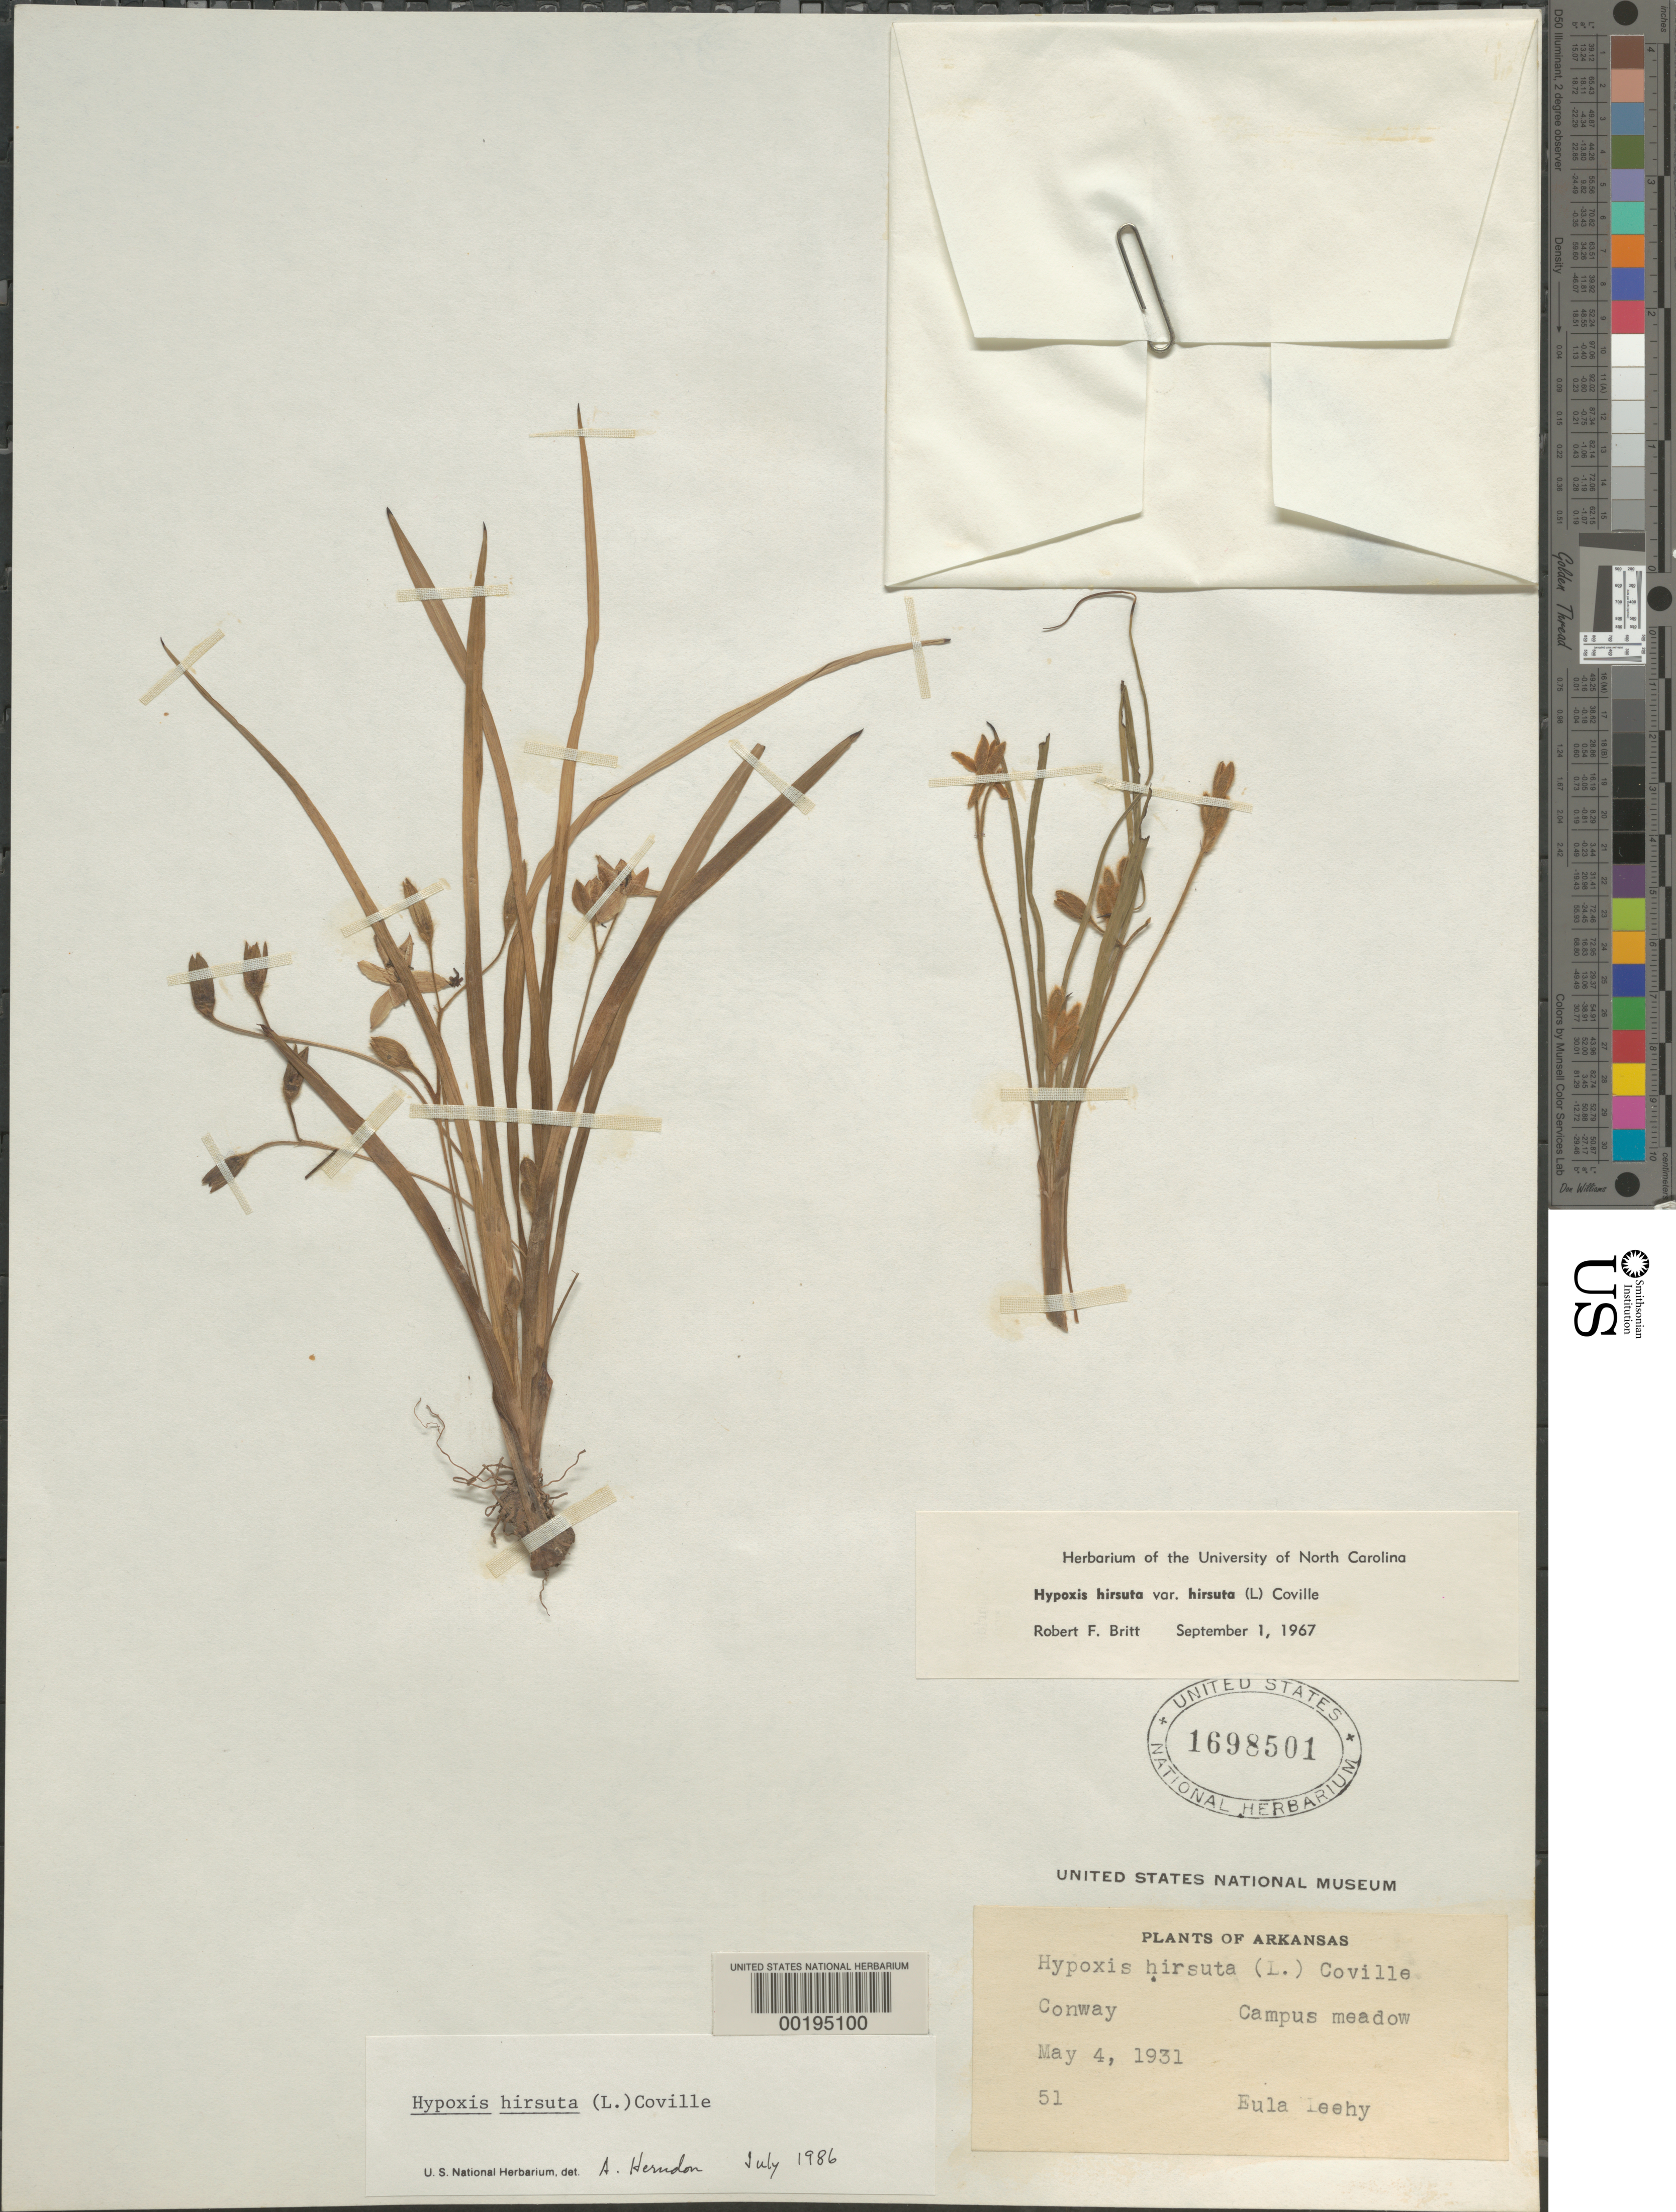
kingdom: Plantae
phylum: Tracheophyta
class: Liliopsida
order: Asparagales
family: Hypoxidaceae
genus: Hypoxis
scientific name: Hypoxis hirsuta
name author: (L.) Coville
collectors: E. Leehy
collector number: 51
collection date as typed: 04 May 1931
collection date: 1931-05-04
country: United States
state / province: Arkansas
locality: Conway, campus meadow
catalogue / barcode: US 1698501